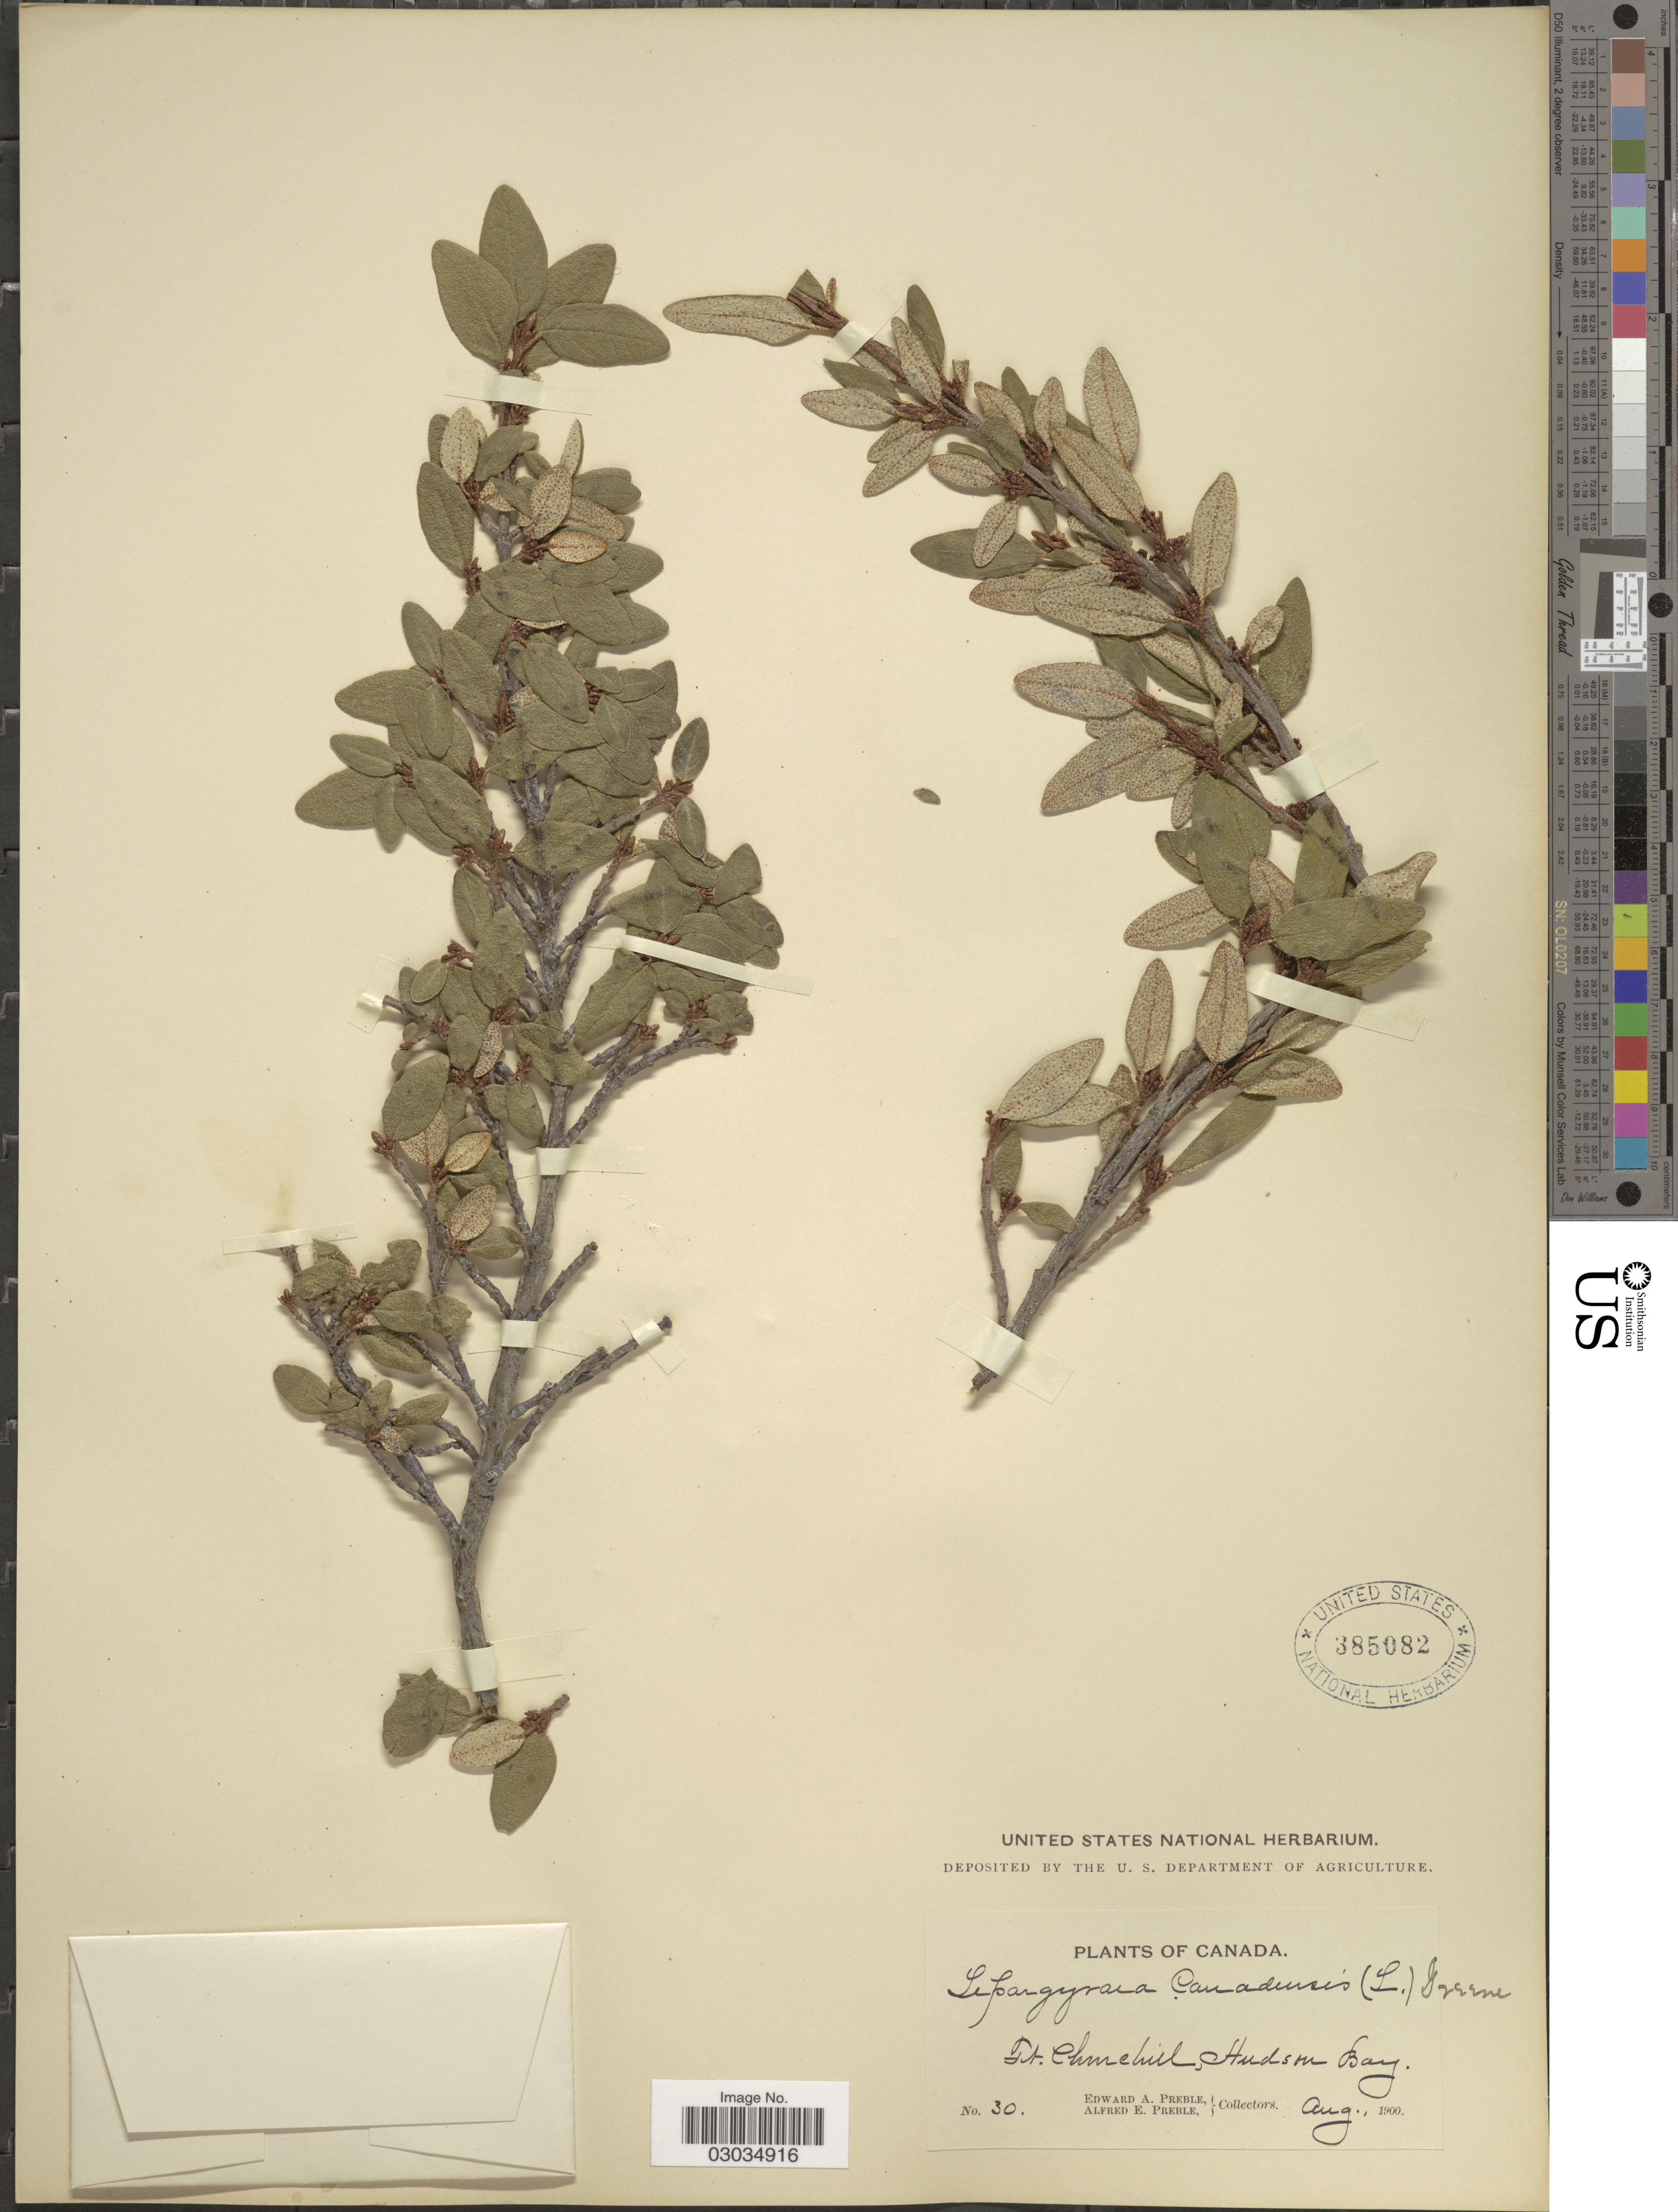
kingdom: Plantae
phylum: Tracheophyta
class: Magnoliopsida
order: Rosales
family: Elaeagnaceae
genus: Shepherdia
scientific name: Shepherdia canadensis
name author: (L.) Nutt.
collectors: E. Preble & A. Preble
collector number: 30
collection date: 1900-08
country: Canada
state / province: Manitoba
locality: Ft. Churchill, Hudson Bay.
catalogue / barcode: US 385082